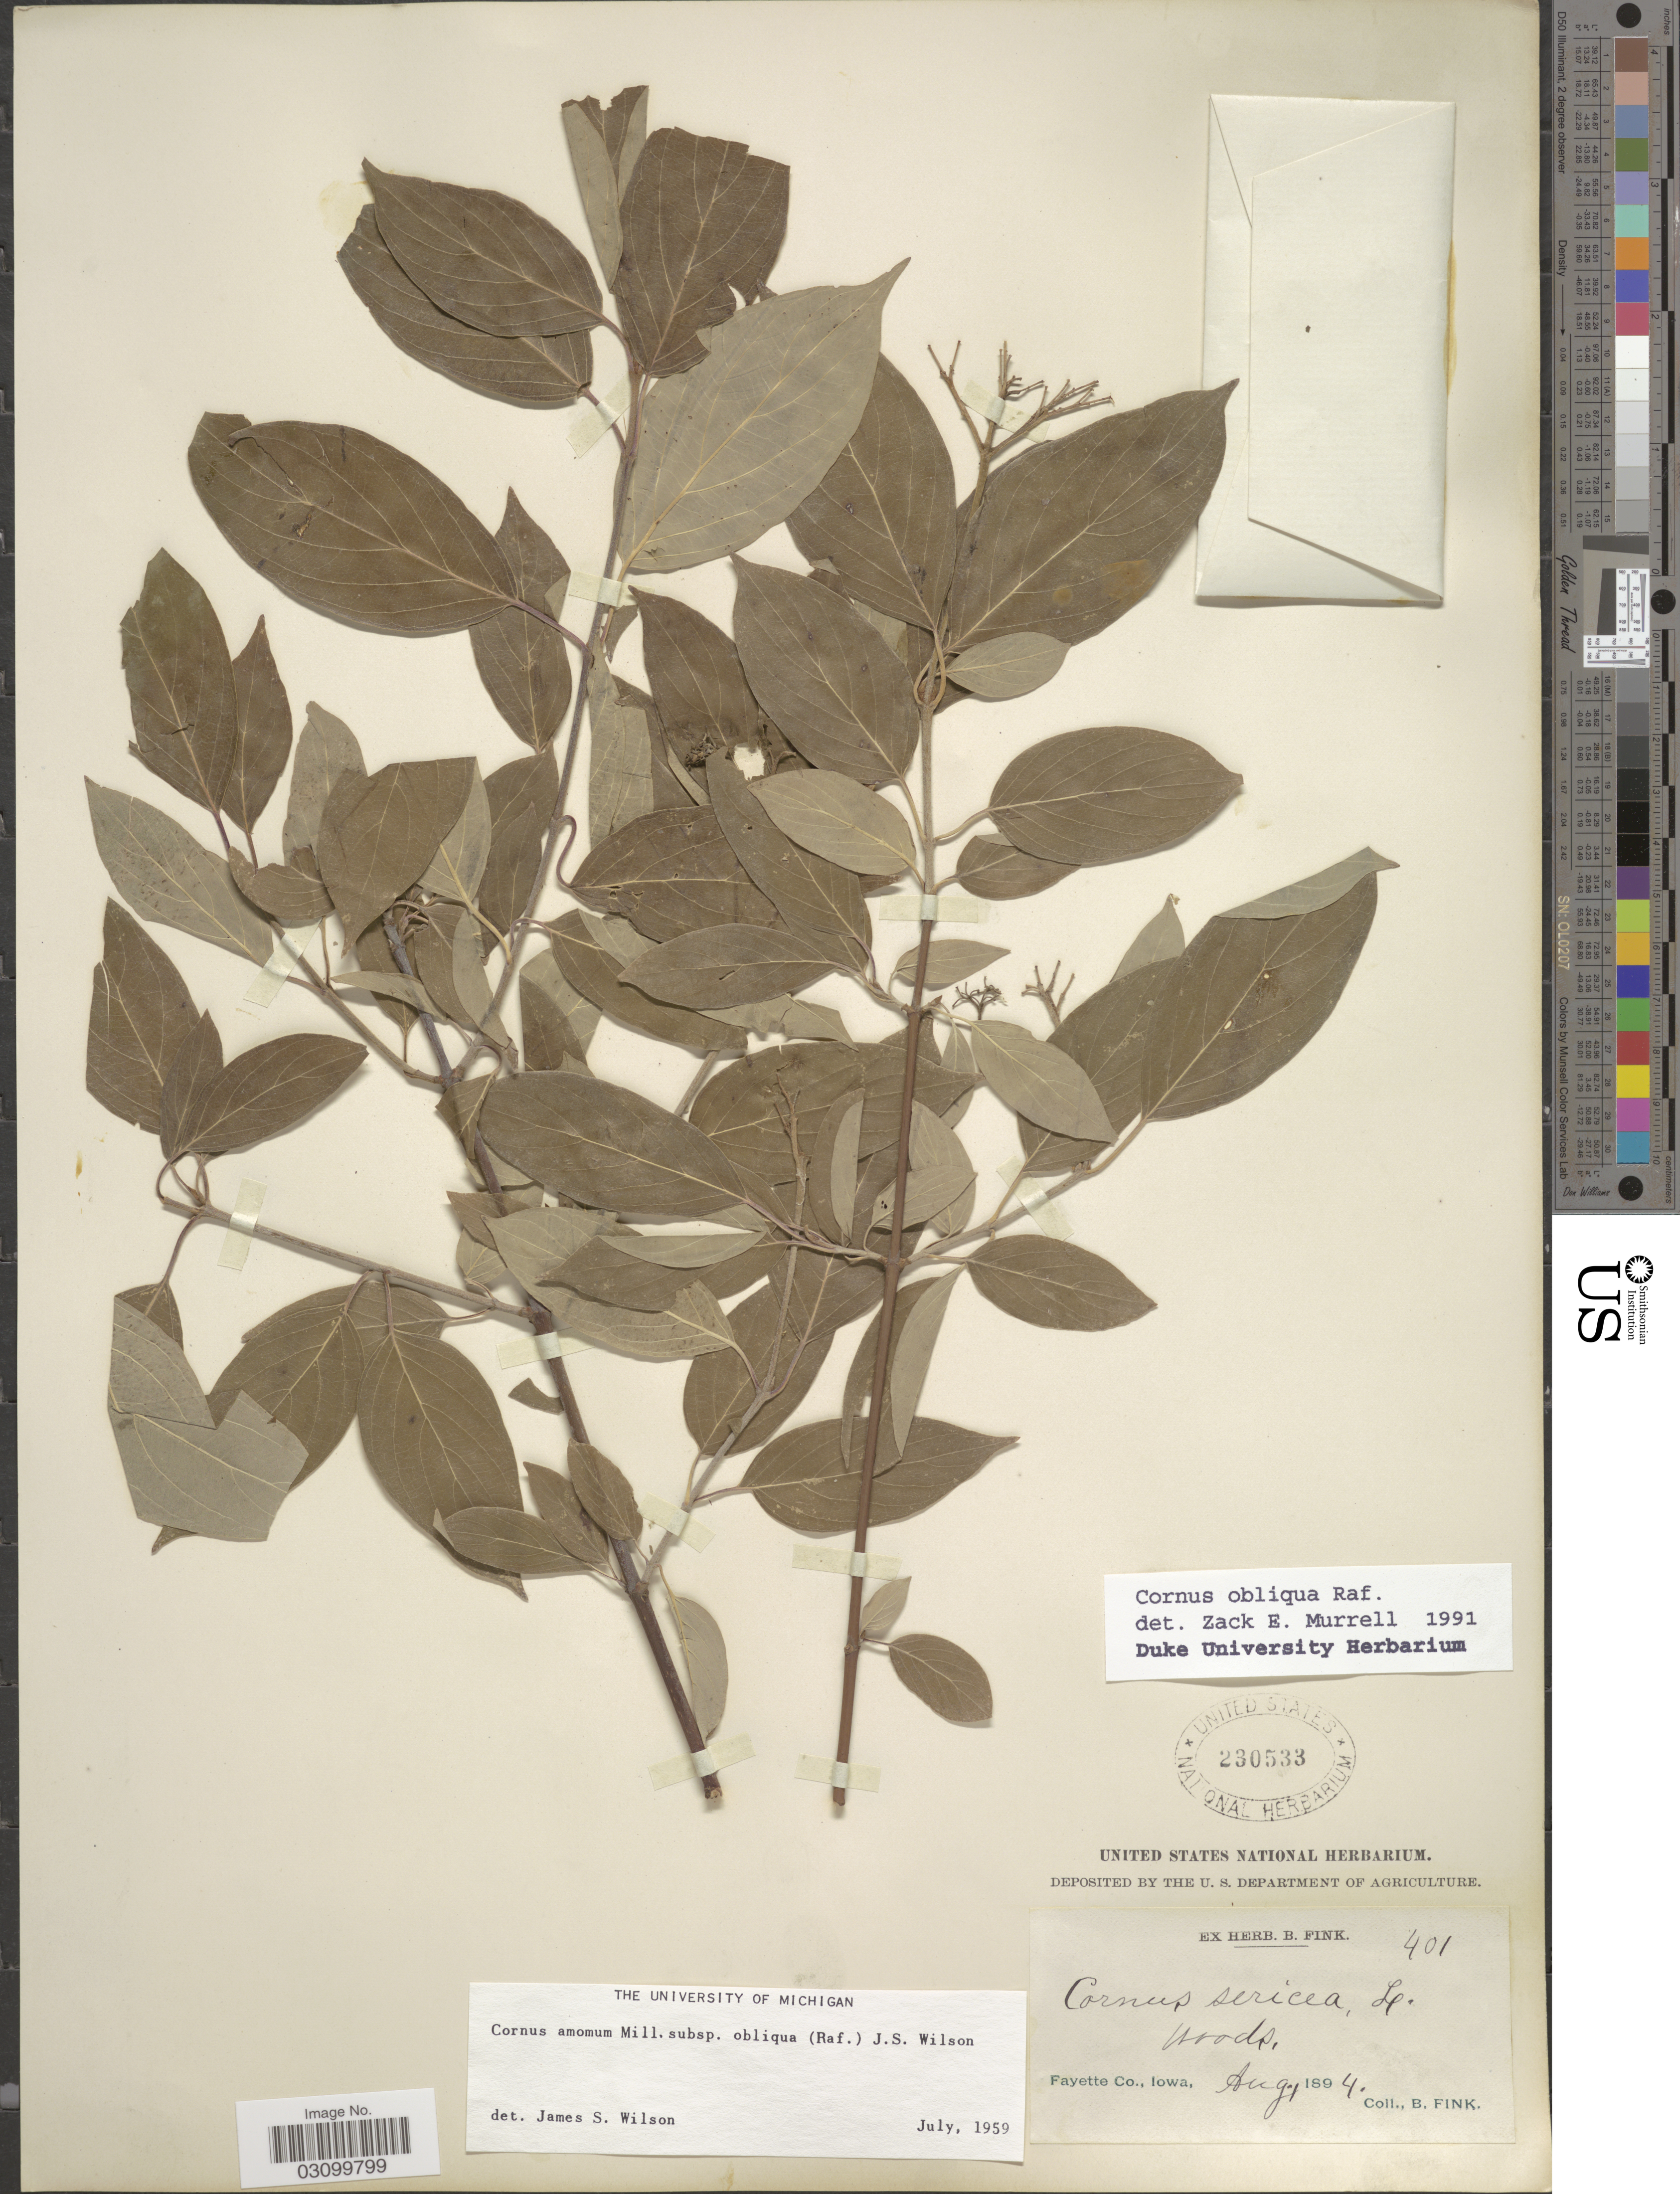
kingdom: Plantae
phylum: Tracheophyta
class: Magnoliopsida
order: Cornales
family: Cornaceae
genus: Cornus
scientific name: Cornus obliqua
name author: Raf.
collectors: B. Fink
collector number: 401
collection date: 1894-08-01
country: United States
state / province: Iowa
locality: Woods. Fayette Co.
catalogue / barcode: US 230533